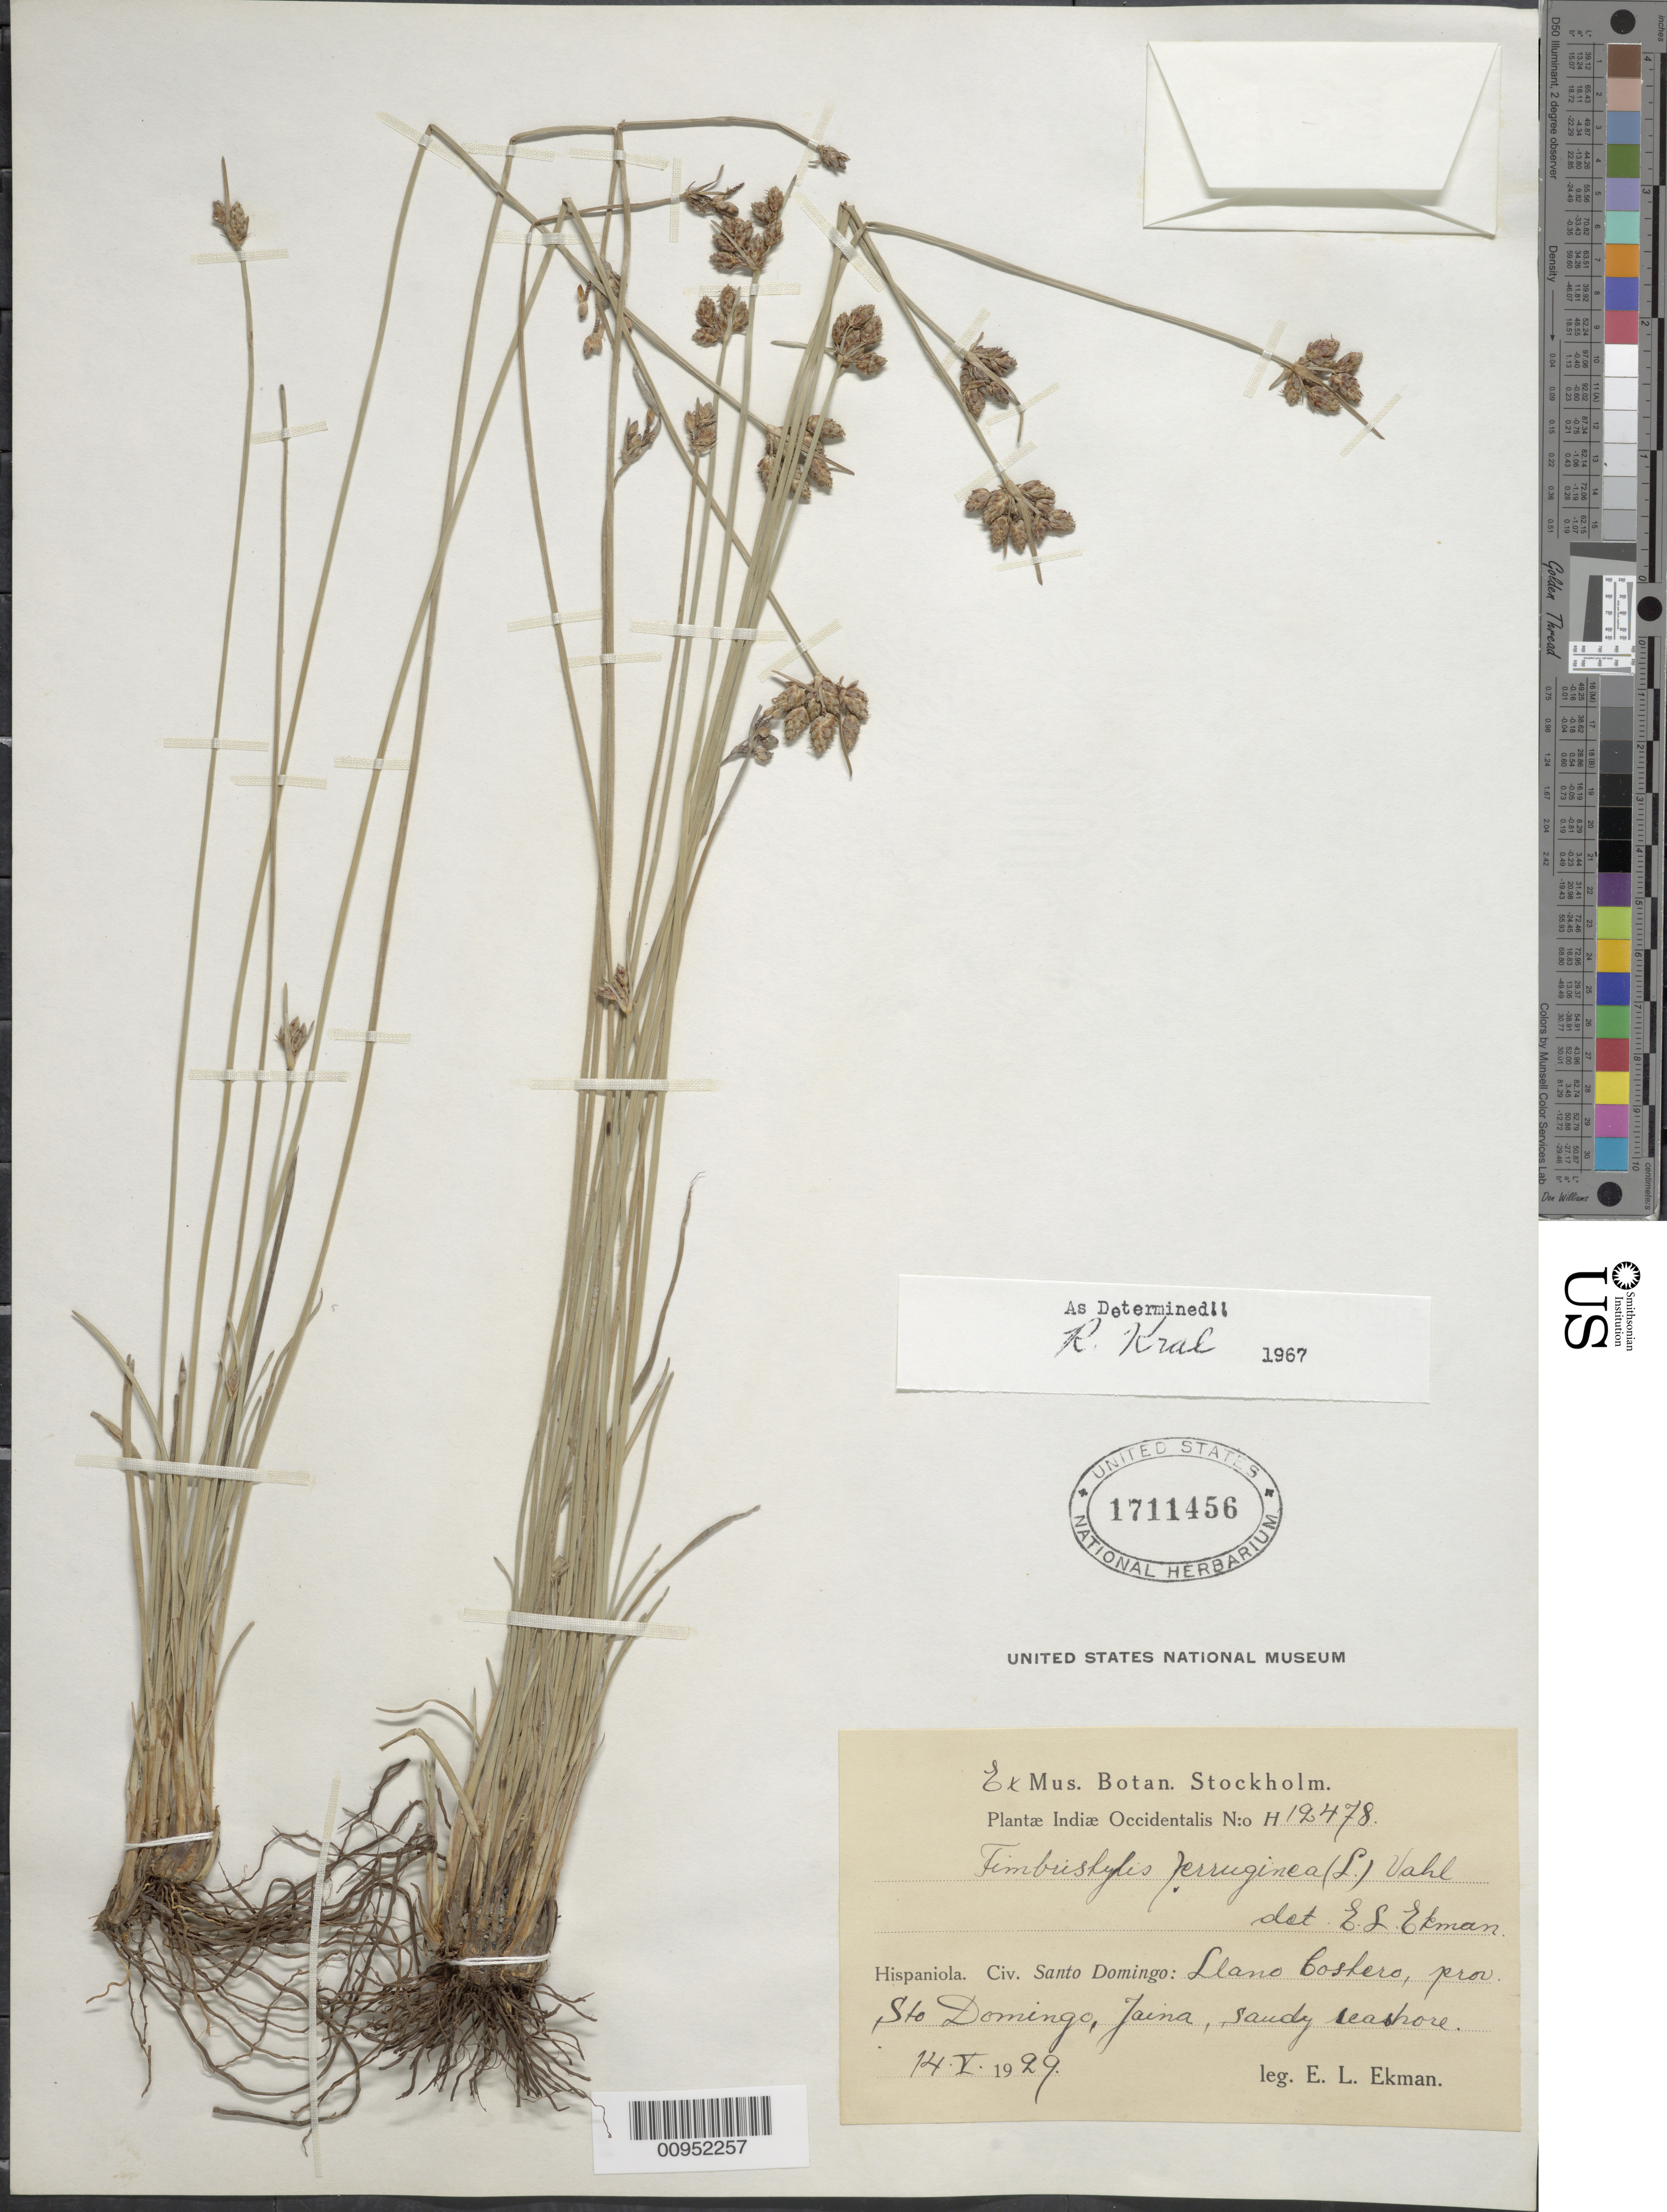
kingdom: Plantae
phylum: Tracheophyta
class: Liliopsida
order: Poales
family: Cyperaceae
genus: Fimbristylis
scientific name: Fimbristylis ferruginea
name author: (L.) Vahl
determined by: Kral, Robert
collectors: E. L. Ekman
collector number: H 12478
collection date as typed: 14 May 1929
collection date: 1929-05-14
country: Dominican Republic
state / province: Santo Domingo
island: Hispaniola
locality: Llano Costero, Jaina, seashore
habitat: Sandy seashore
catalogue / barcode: US 1711456